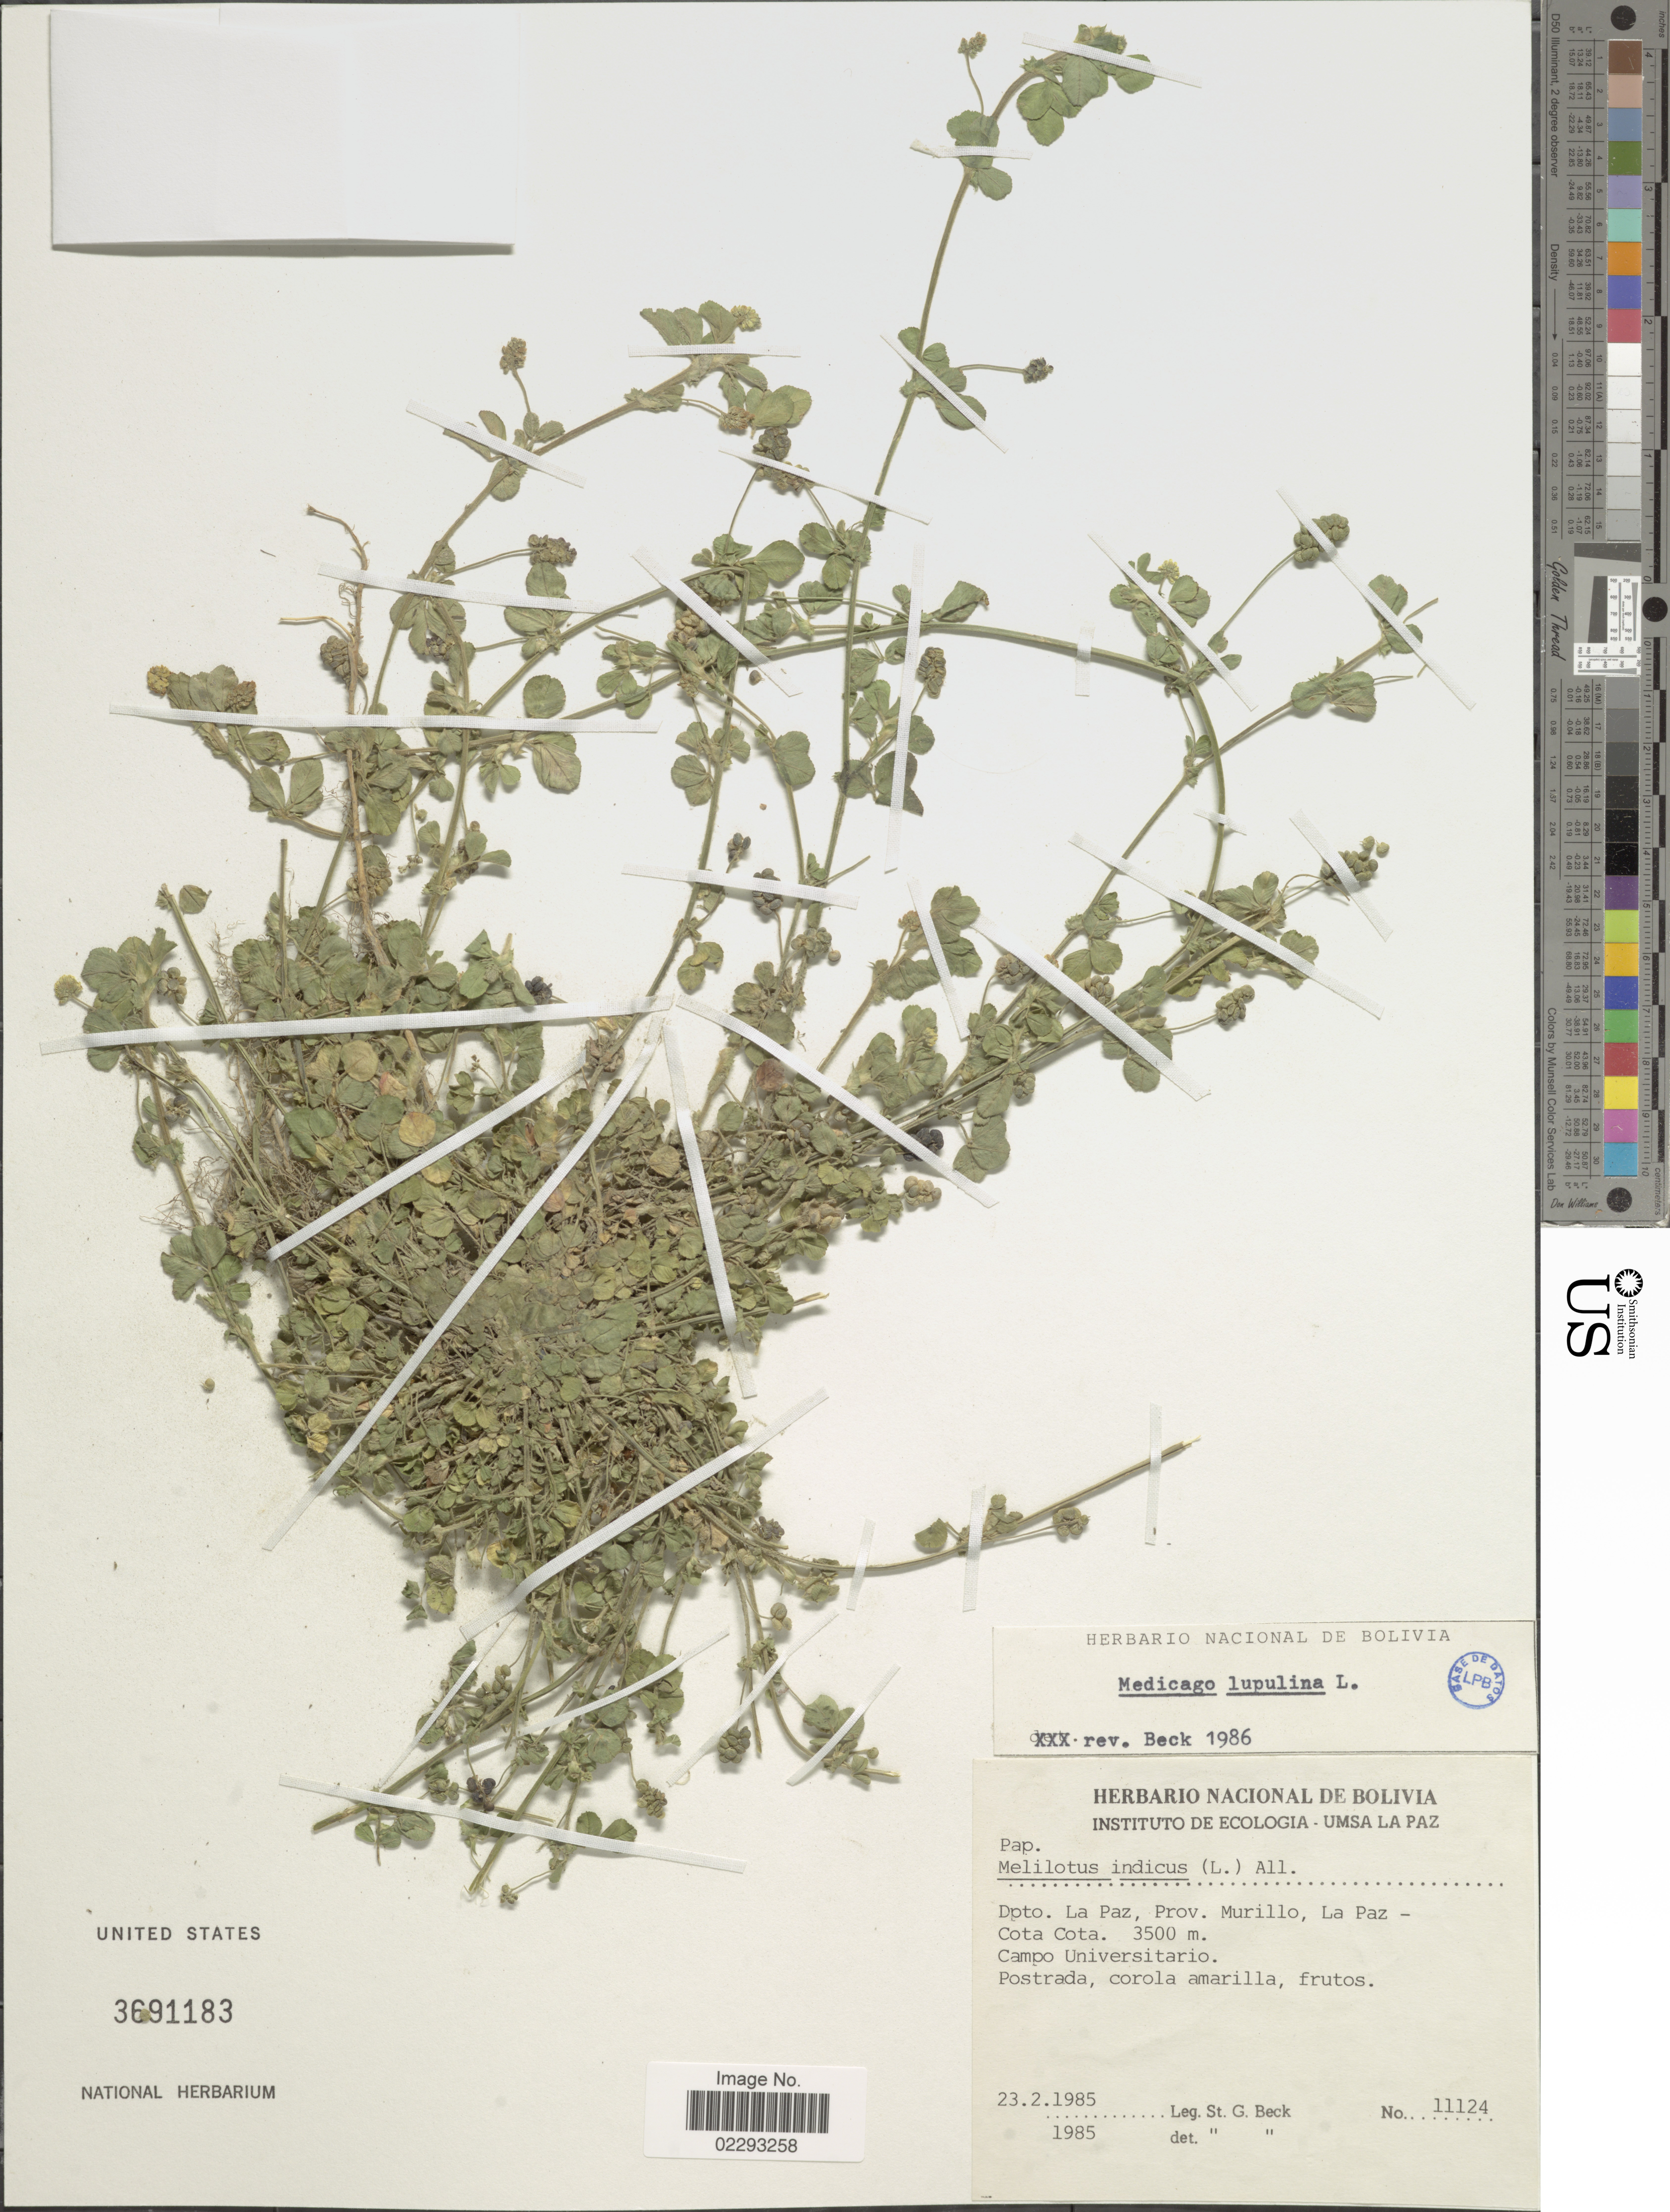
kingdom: Plantae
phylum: Tracheophyta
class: Magnoliopsida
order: Fabales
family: Fabaceae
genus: Medicago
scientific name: Medicago lupulina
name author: L.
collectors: S. G. Beck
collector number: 11124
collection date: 1985-02-23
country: Bolivia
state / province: La Paz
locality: Prov. Murillo, La Paz- Cota Cota, Campo Universitario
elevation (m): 3500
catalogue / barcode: US 3691183